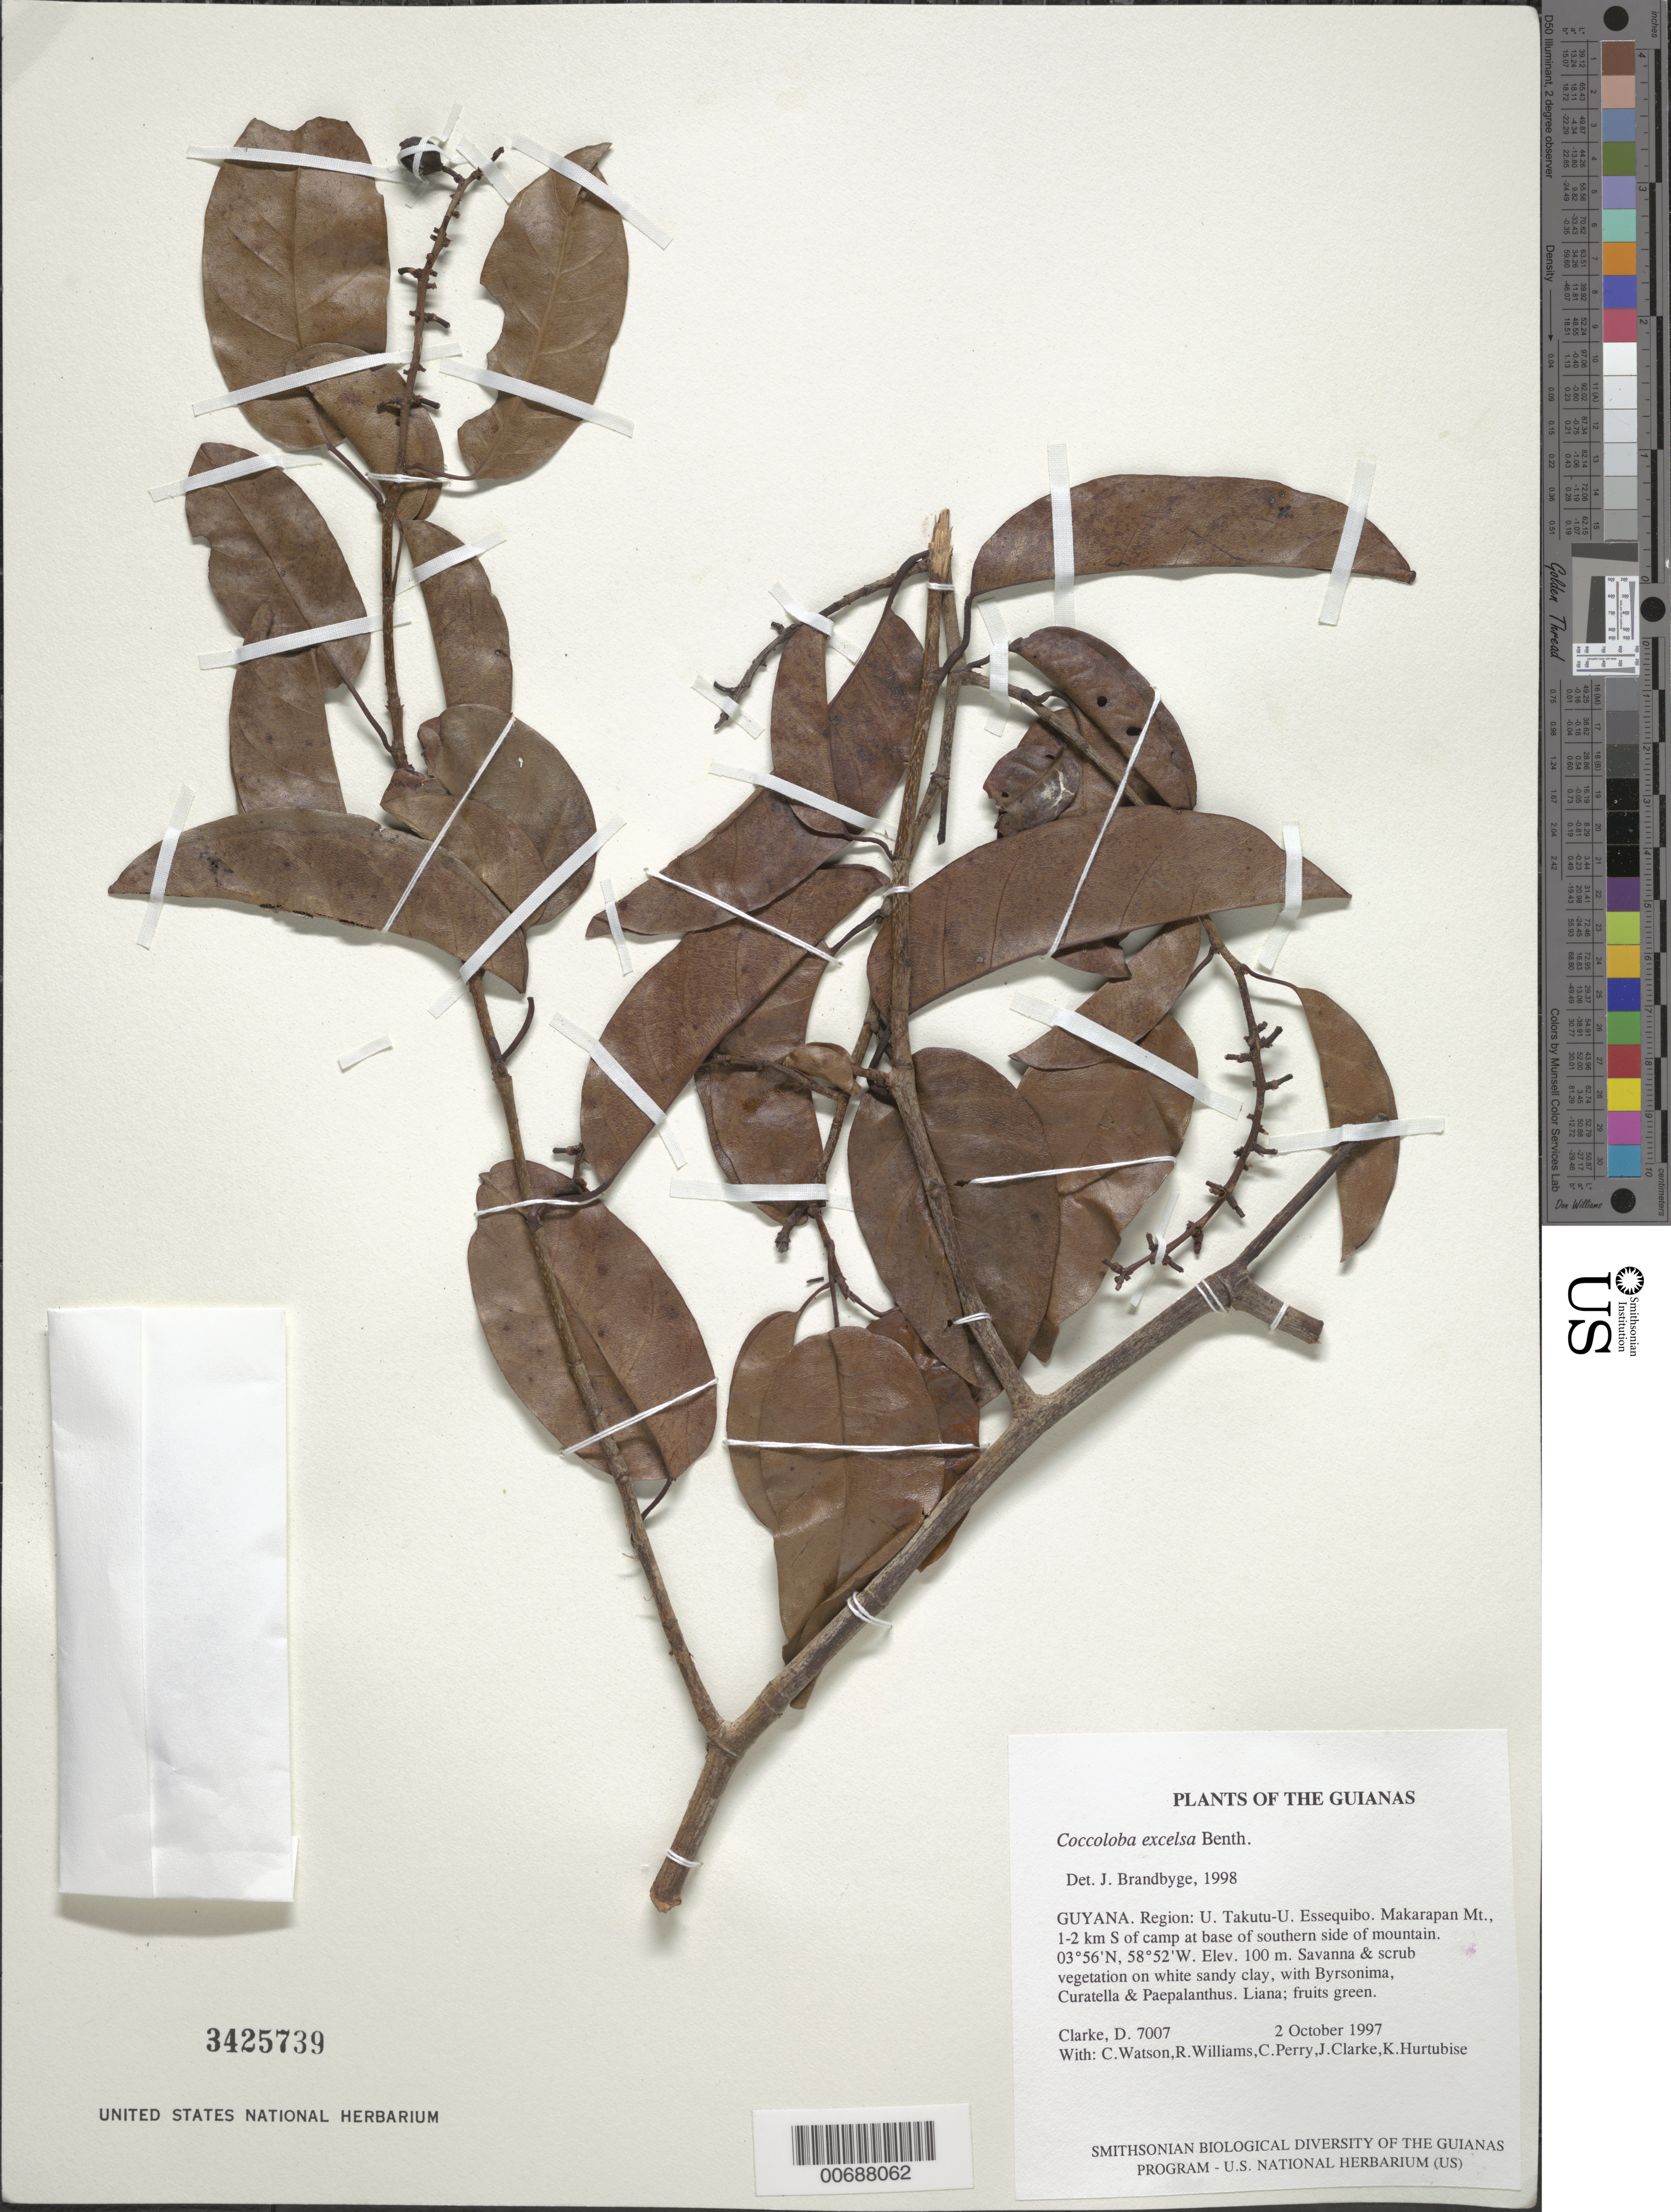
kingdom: Plantae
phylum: Tracheophyta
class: Magnoliopsida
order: Caryophyllales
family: Polygonaceae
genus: Coccoloba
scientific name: Coccoloba excelsa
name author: Benth.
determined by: Brandbyge, J.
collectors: H. D. Clarke, C. Watson, R. Williams, C. Perry, J. Clarke & K. Hurtubise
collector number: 7007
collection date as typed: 2 October 1997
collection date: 1997-10-02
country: Guyana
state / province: U. Takutu-U. Essequibo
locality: Makarapan Mt., 1-2 km S of camp at base of southern side of mountain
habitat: Savanna & scrub vegetation on white sandy clay, with Byrsonima, Curatella & Paepalanthus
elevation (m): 100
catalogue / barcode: US 3425739